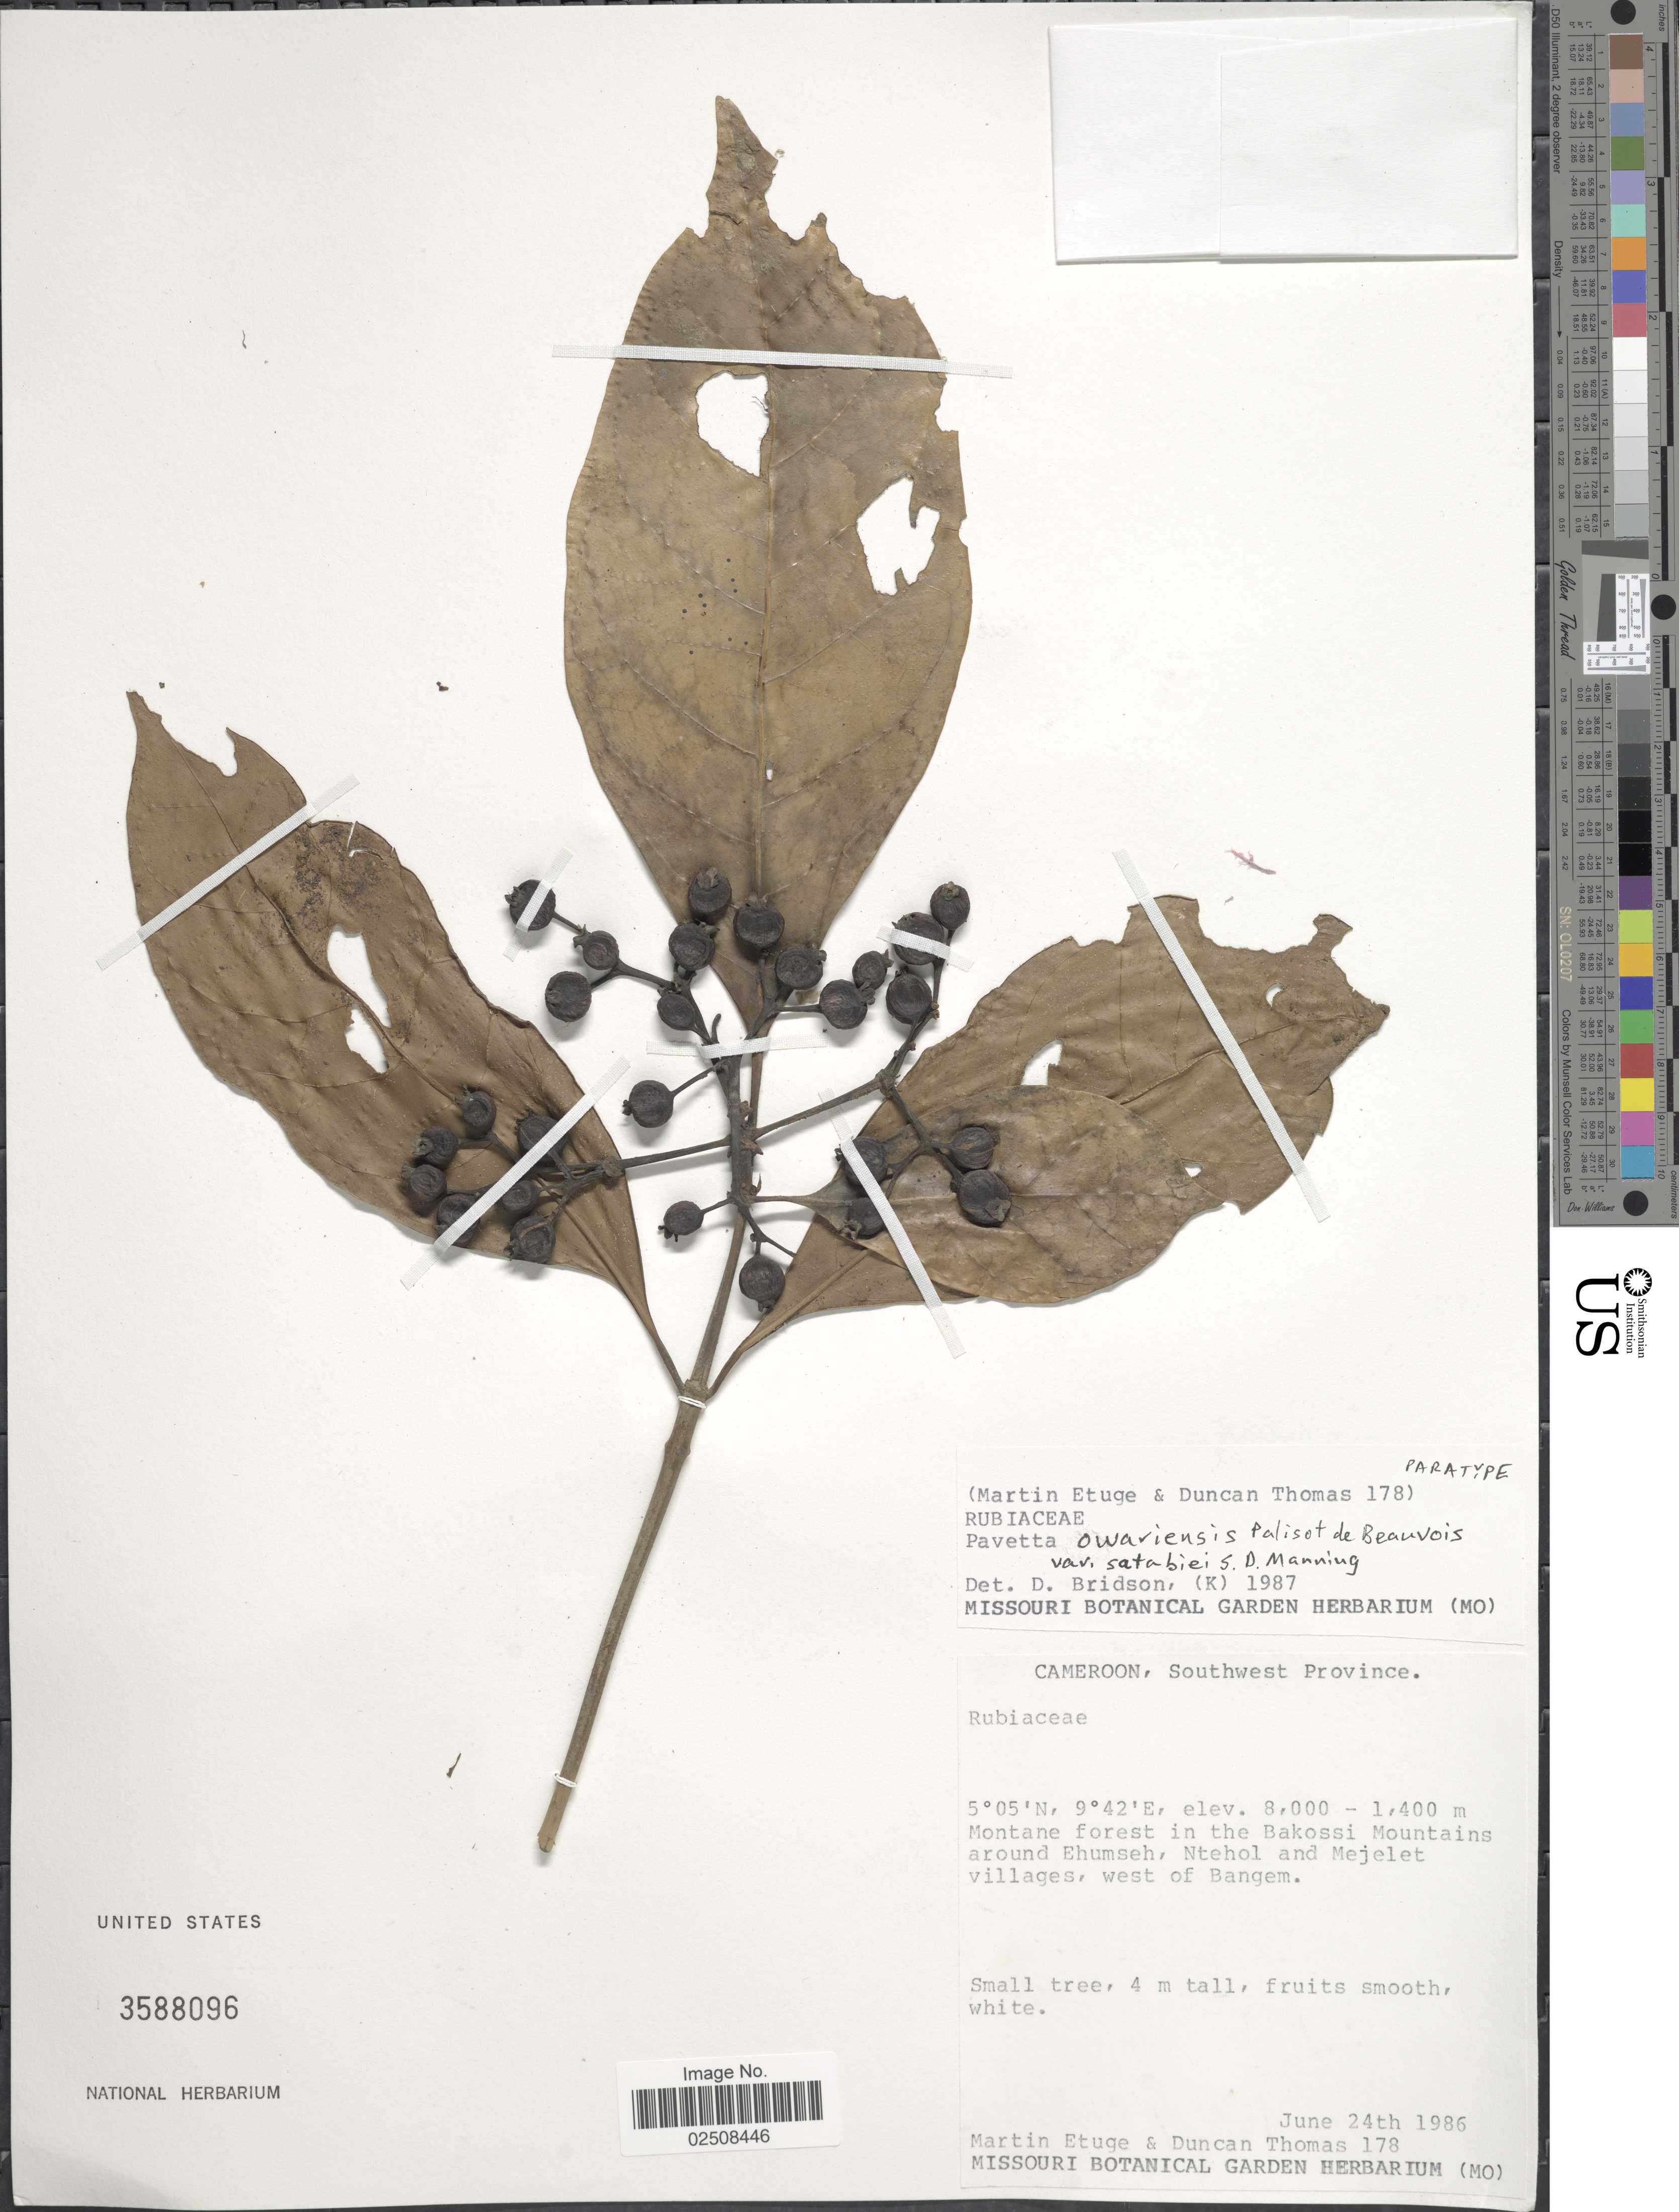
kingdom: Plantae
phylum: Tracheophyta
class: Magnoliopsida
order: Gentianales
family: Rubiaceae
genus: Pavetta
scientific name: Pavetta owariensis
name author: P. Beauv.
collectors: M. Etuge & D. W. Thomas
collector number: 178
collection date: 1986-06-24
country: Cameroon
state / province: Sud-Ouest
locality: Southwest Province. Montane forest in the Bakossi Mountains around Ehumseh, Ntehol and Mejelet villages, west of Bangem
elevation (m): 1400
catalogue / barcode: US 3588096